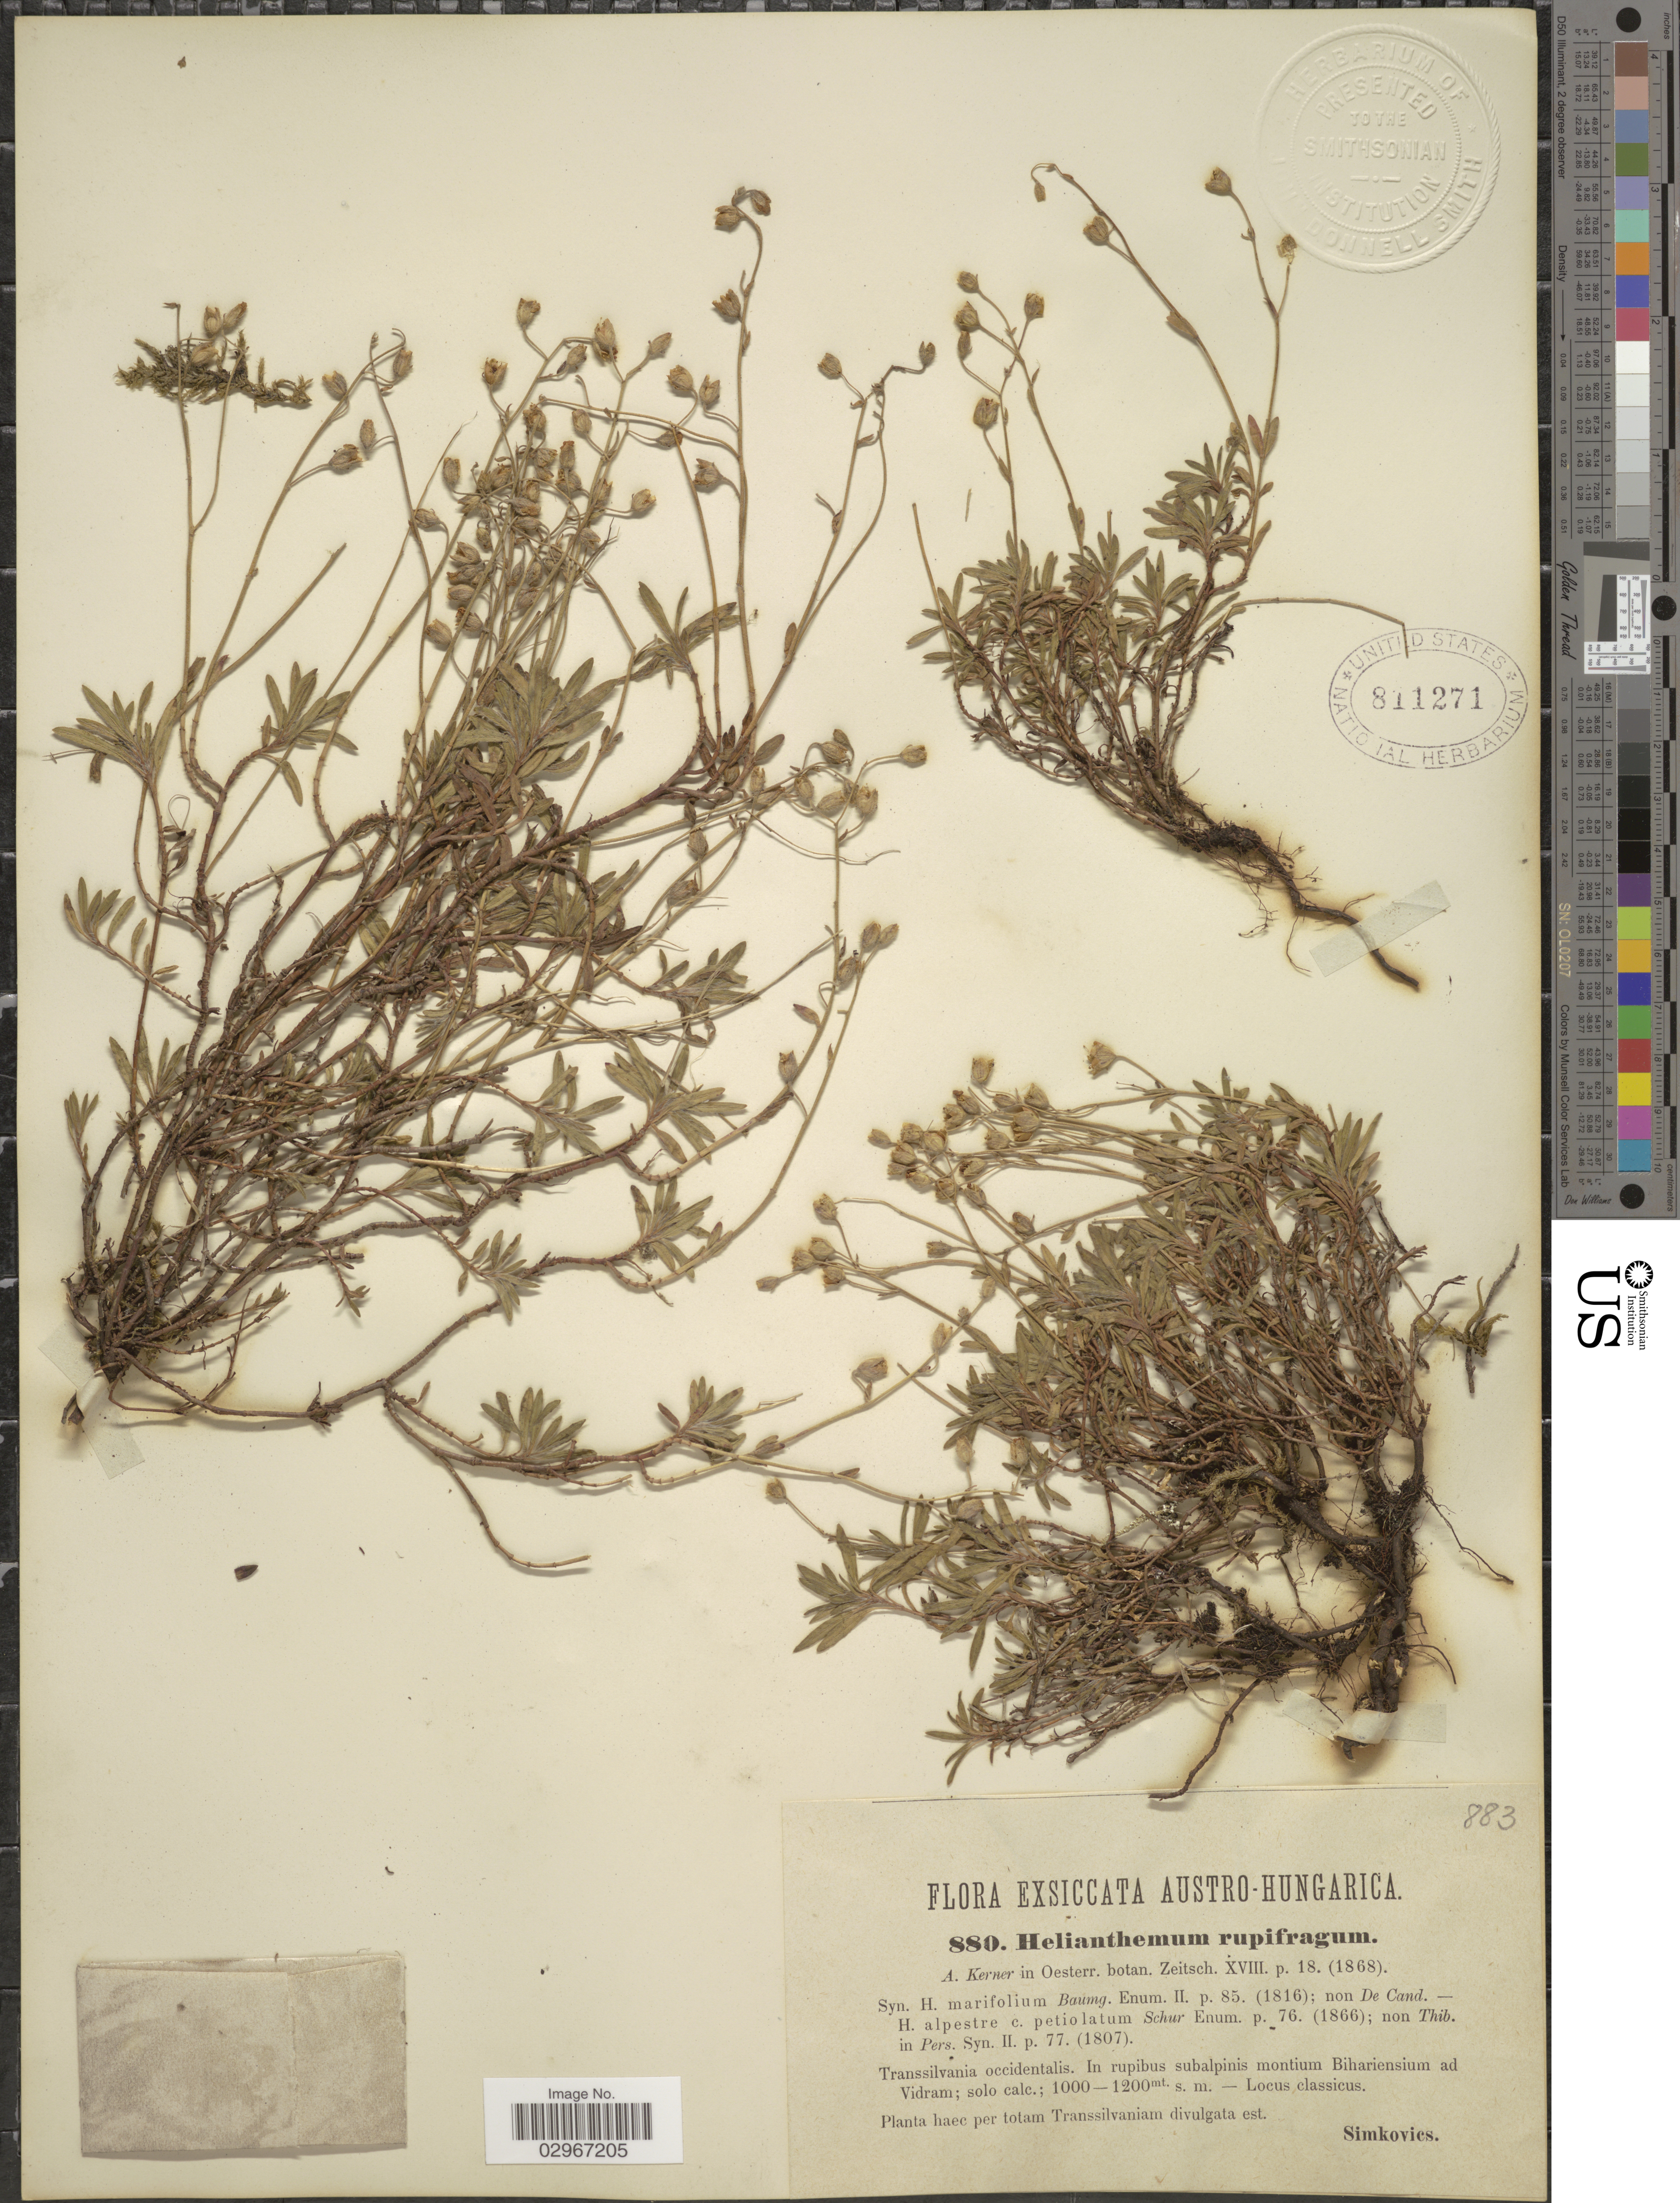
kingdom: Plantae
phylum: Tracheophyta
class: Magnoliopsida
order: Malvales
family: Cistaceae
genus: Helianthemum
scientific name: Helianthemum rupifragum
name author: A. Kern.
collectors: -. Simkovics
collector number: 880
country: Hungary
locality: Austro-Hungarica, Transsilvania occidentalis, In rupibus subalpinis montium Bihariensium ad Vidram.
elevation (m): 1000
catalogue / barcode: US 811271